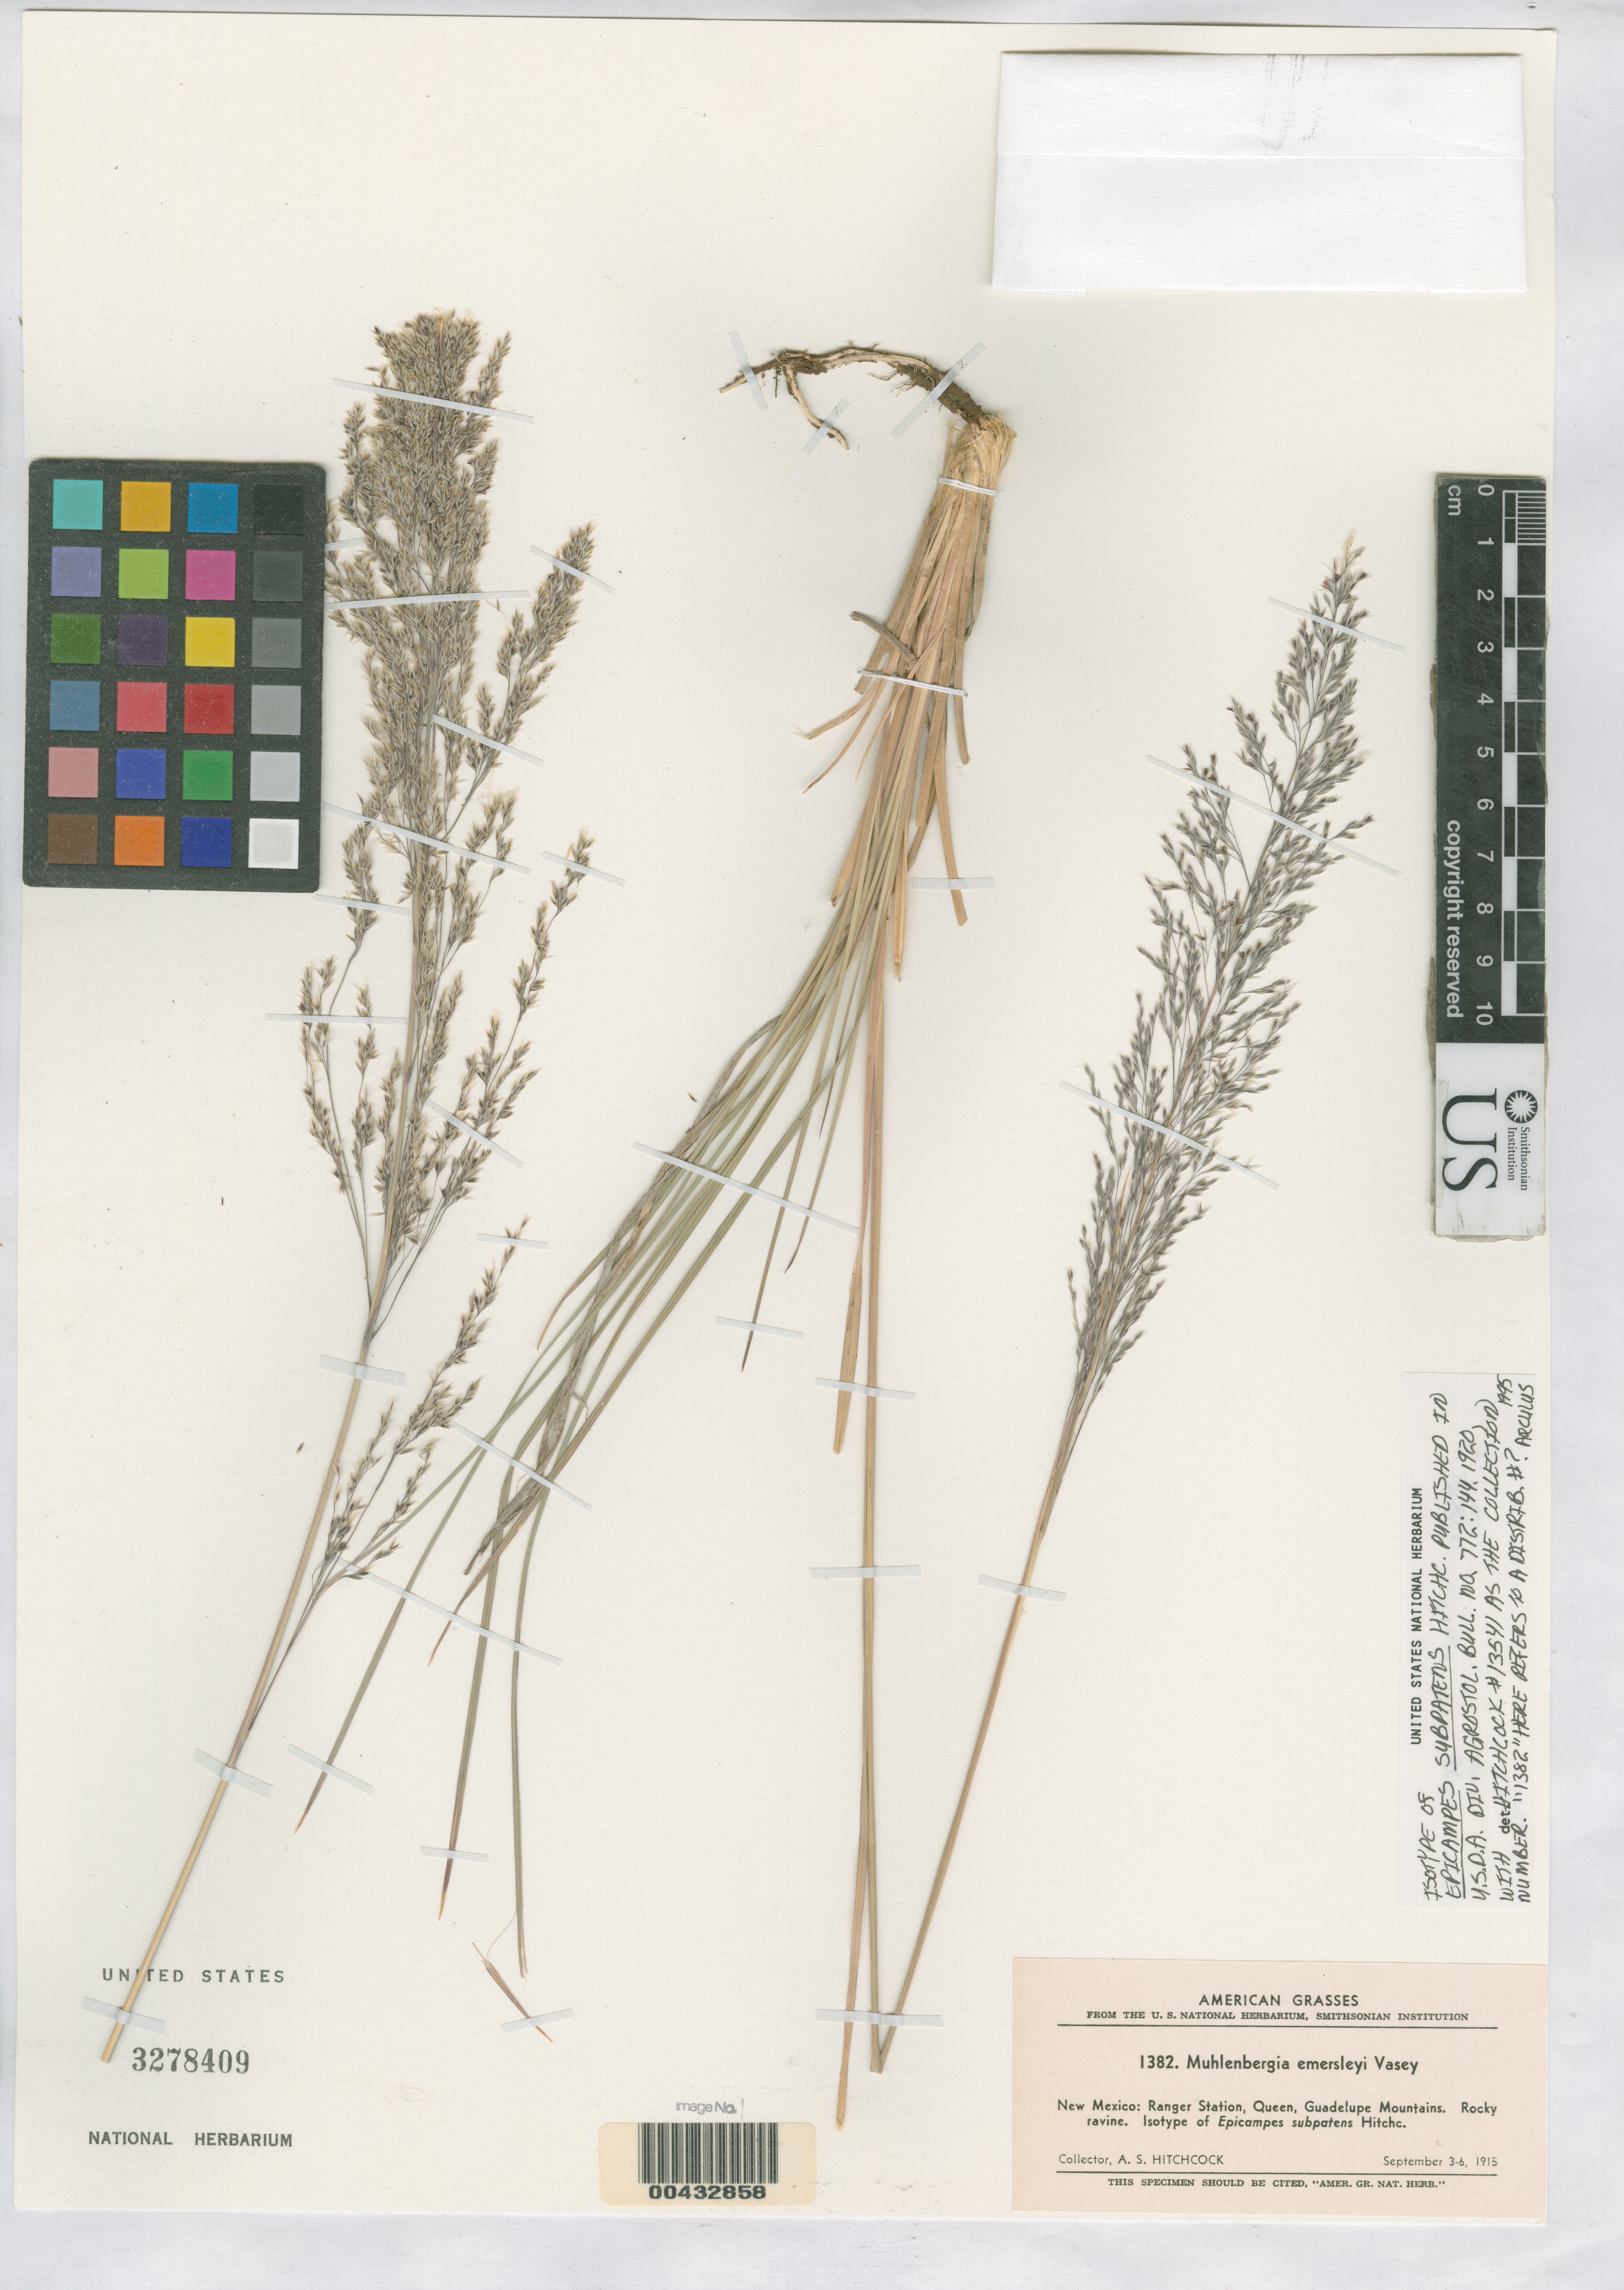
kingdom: Plantae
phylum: Tracheophyta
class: Liliopsida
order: Poales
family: Poaceae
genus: Epicampes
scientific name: Epicampes subpatens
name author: Hitchc.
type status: Isotype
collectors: A. S. Hitchcock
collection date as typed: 03 Sep 1915 to 06 Sep 1915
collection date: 1915-09-03/1915-09-06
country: United States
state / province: New Mexico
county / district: Guadalupe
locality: Ranger Station, Queen, Guadeloupe Mountains.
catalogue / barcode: US 3278409